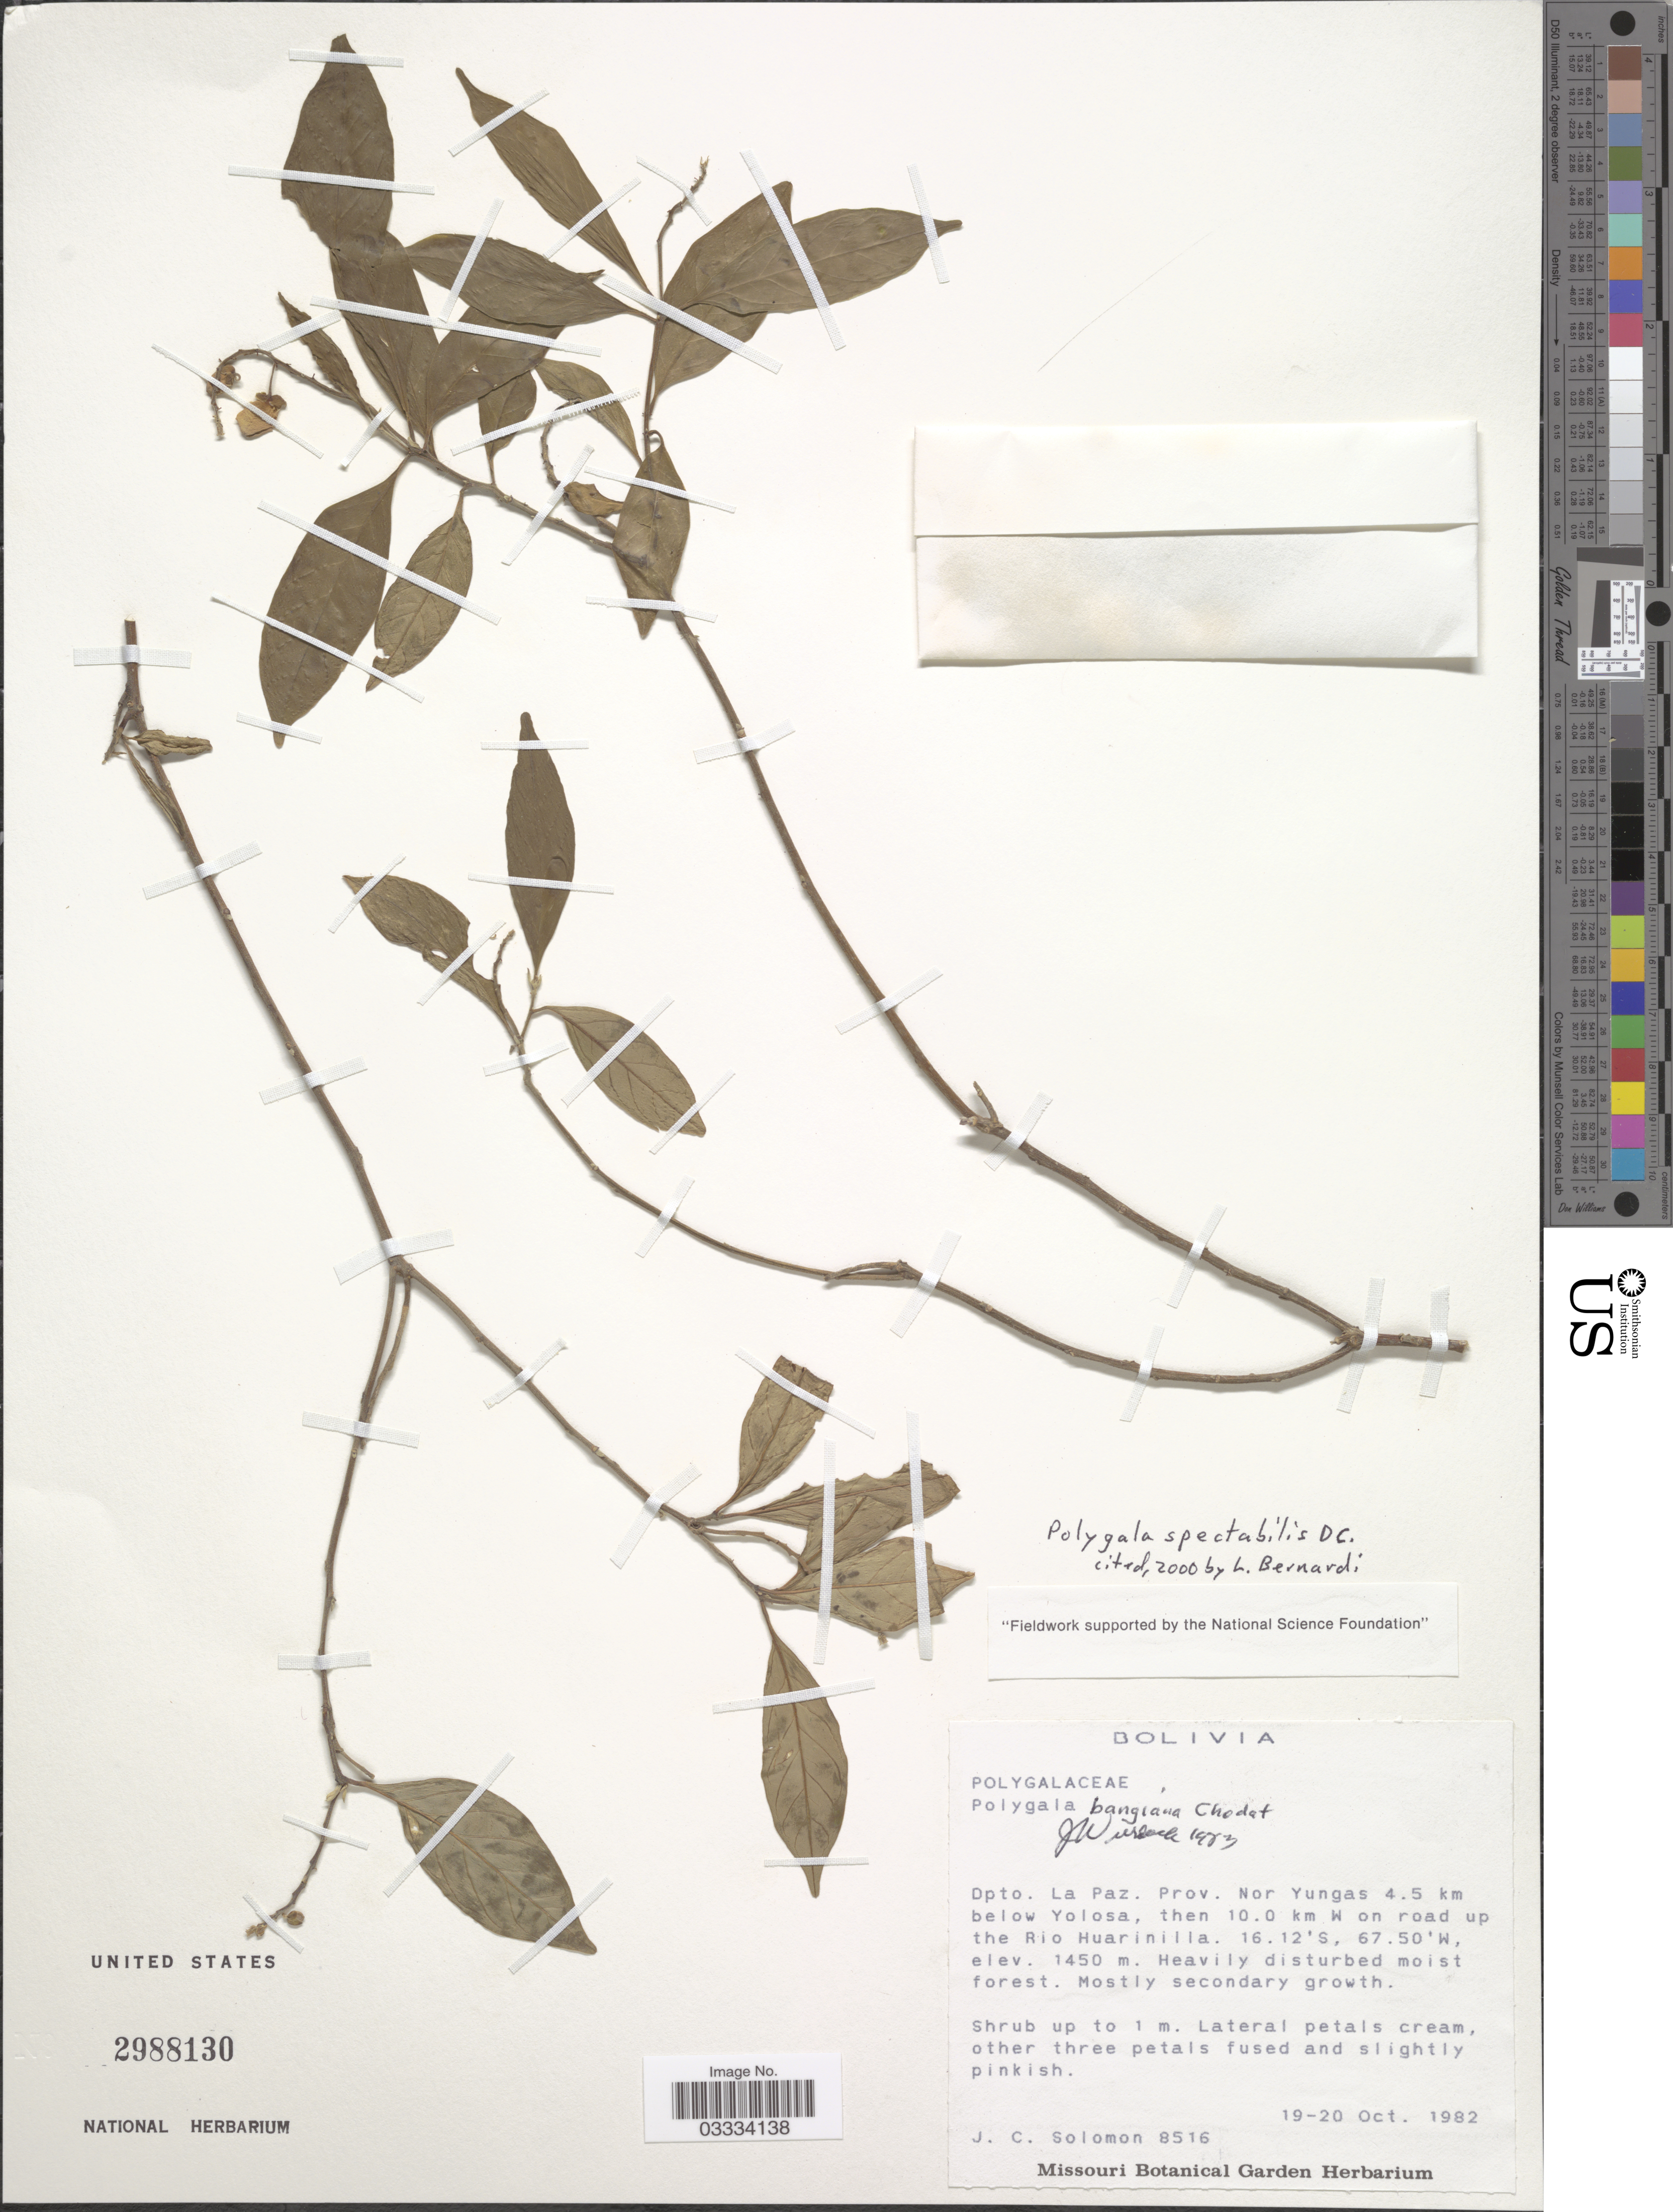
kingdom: Plantae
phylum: Tracheophyta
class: Magnoliopsida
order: Fabales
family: Polygalaceae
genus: Caamembeca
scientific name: Caamembeca andina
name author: (A.W. Benn.) J.F.B. Pastore & Mabb.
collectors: J. C. Solomon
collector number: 8516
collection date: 1982-10-19/1982-10-20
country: Bolivia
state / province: La Paz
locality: Dpto. La Paz, Prov. Nor Yungas 4.5 km below Yolosa, then 10.0 km W on road up the Rio Huarinilla.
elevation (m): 1450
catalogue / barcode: US 2988130